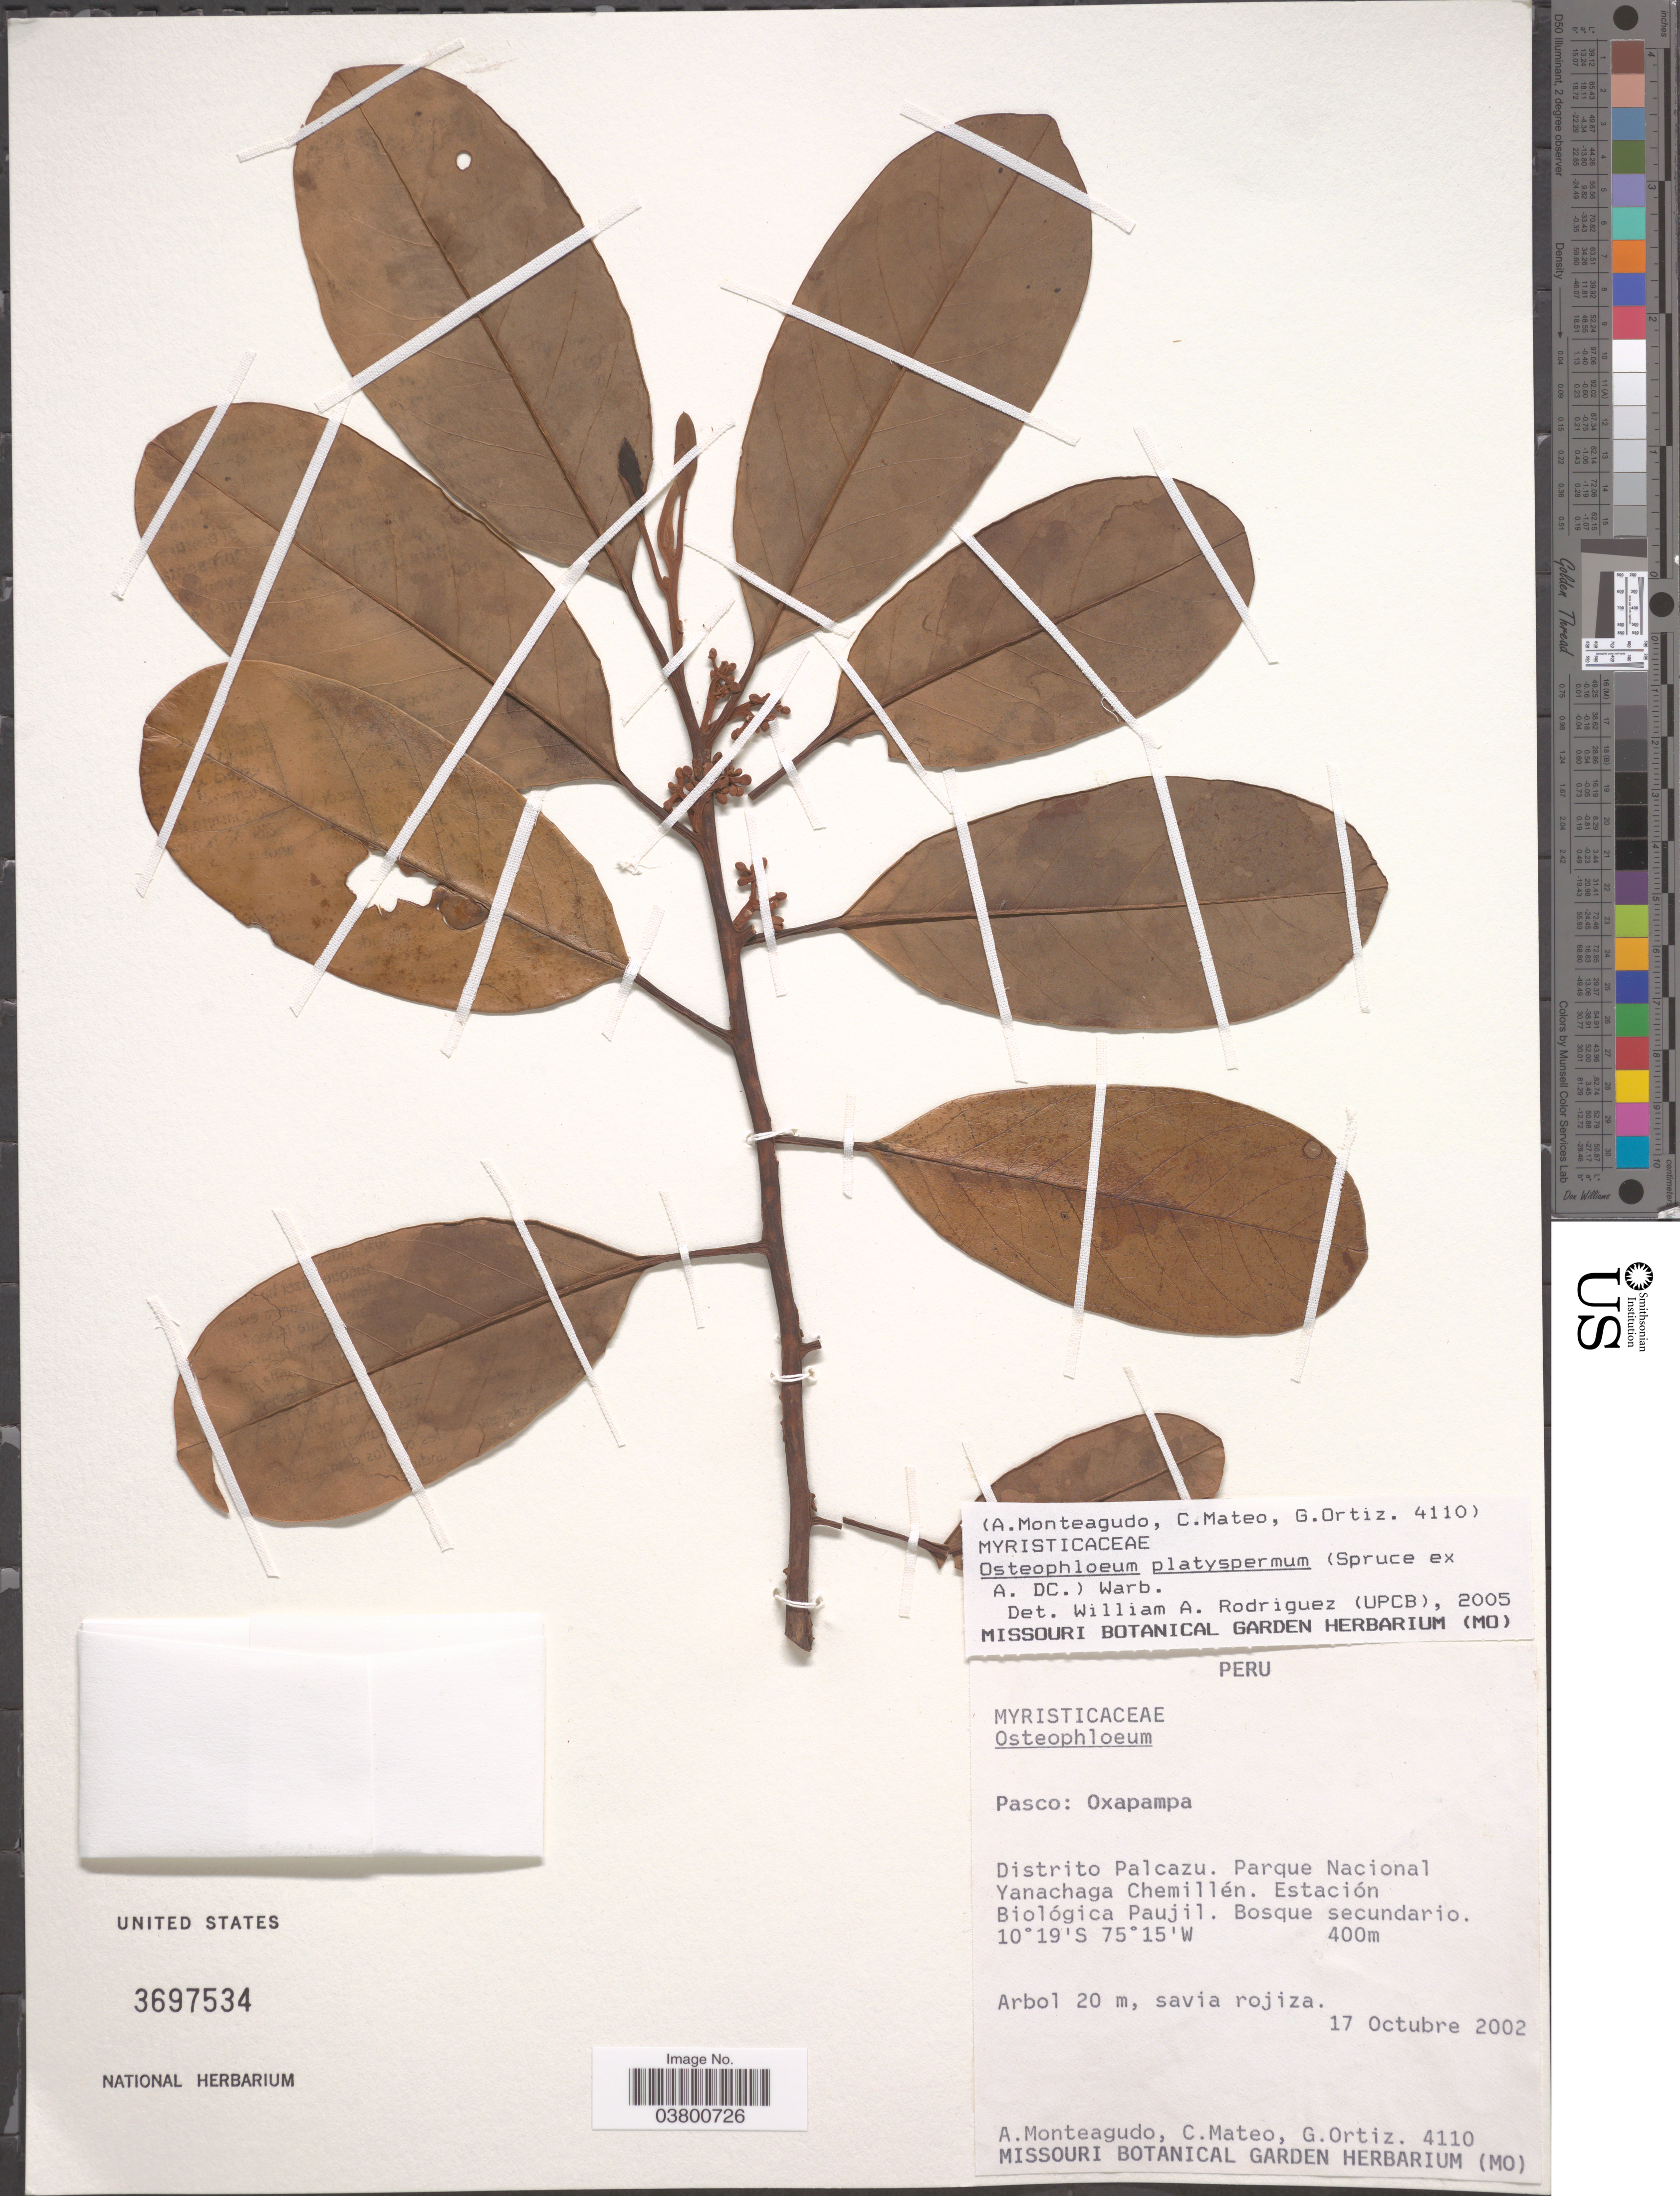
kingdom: Plantae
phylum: Tracheophyta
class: Magnoliopsida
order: Magnoliales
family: Myristicaceae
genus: Osteophloeum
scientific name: Osteophloeum platyspermum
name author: (A. DC.) Warb.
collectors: A. Monteagudo, C. Mateo & G. Ortiz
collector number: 4110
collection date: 2002-10-17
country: Peru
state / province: Pasco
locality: Oxapampa. Distrito Palcazu. Parque Nacional Yanachaga Chemillén. Estación Biológica Paujil.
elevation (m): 400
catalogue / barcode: US 3697534